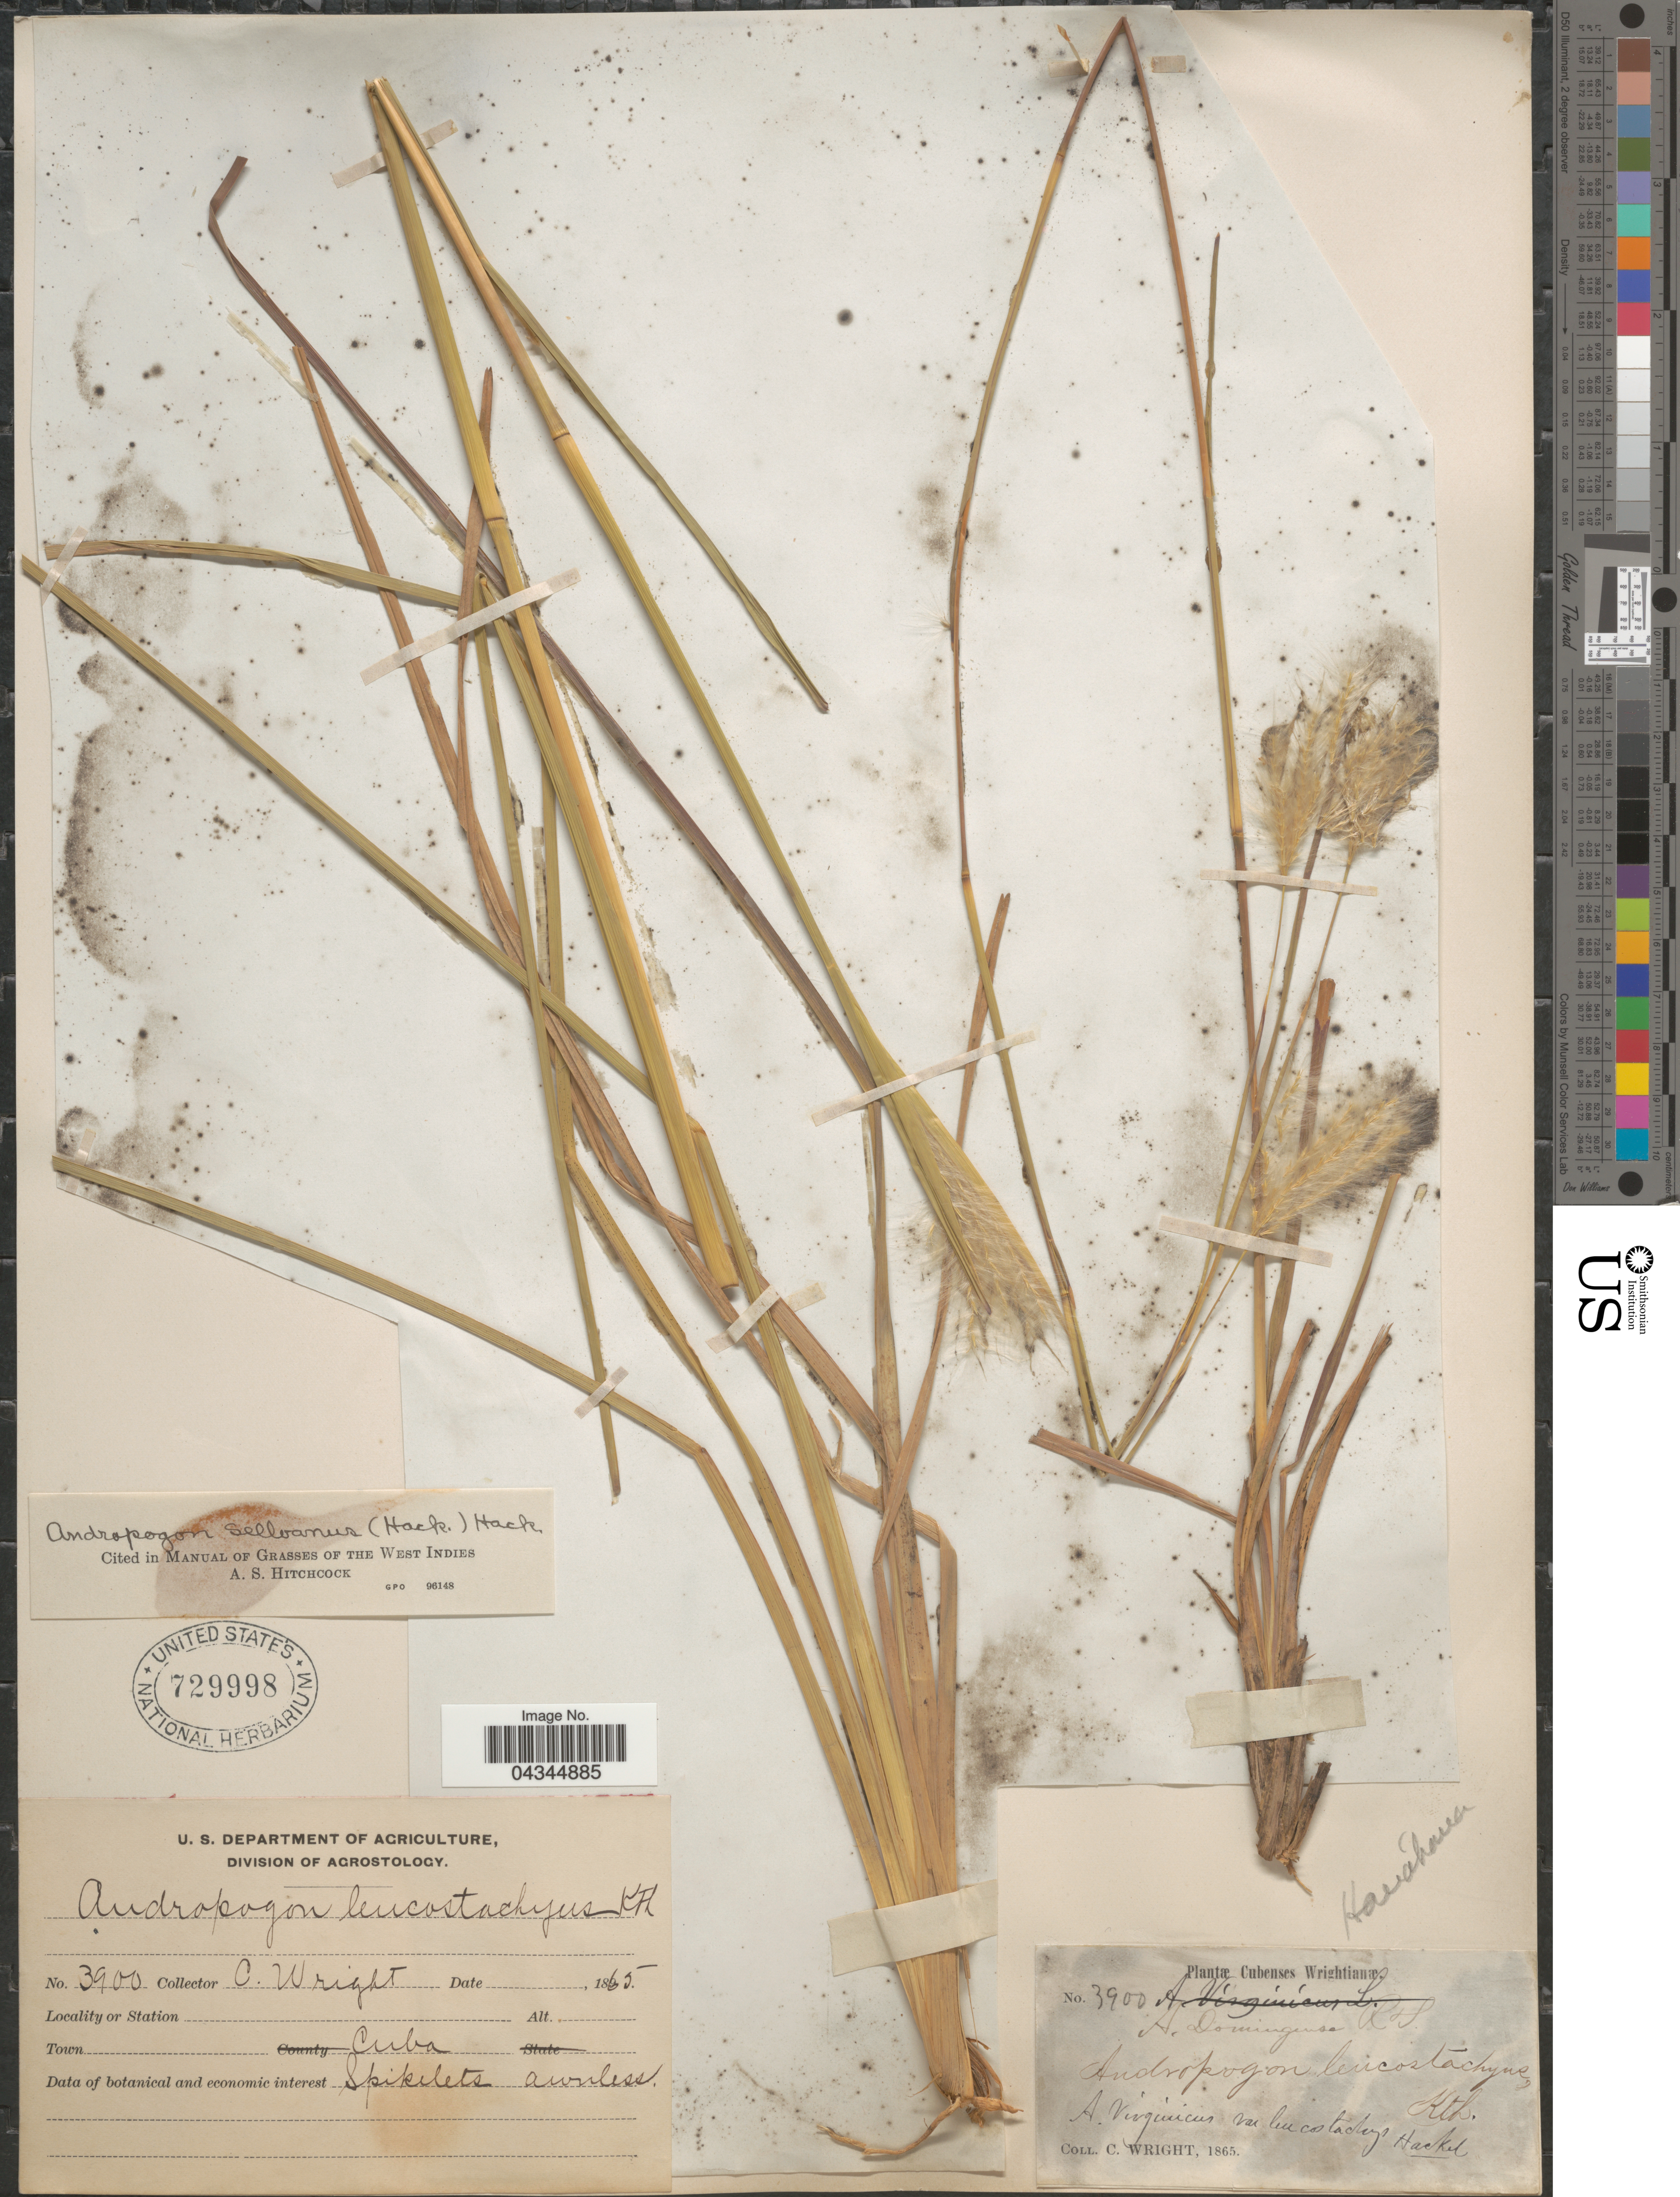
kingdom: Plantae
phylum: Tracheophyta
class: Liliopsida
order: Poales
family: Poaceae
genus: Andropogon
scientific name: Andropogon selloanus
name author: (Hack.) Hack.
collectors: C. Wright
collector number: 3900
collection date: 1865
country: Cuba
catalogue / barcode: US 729998